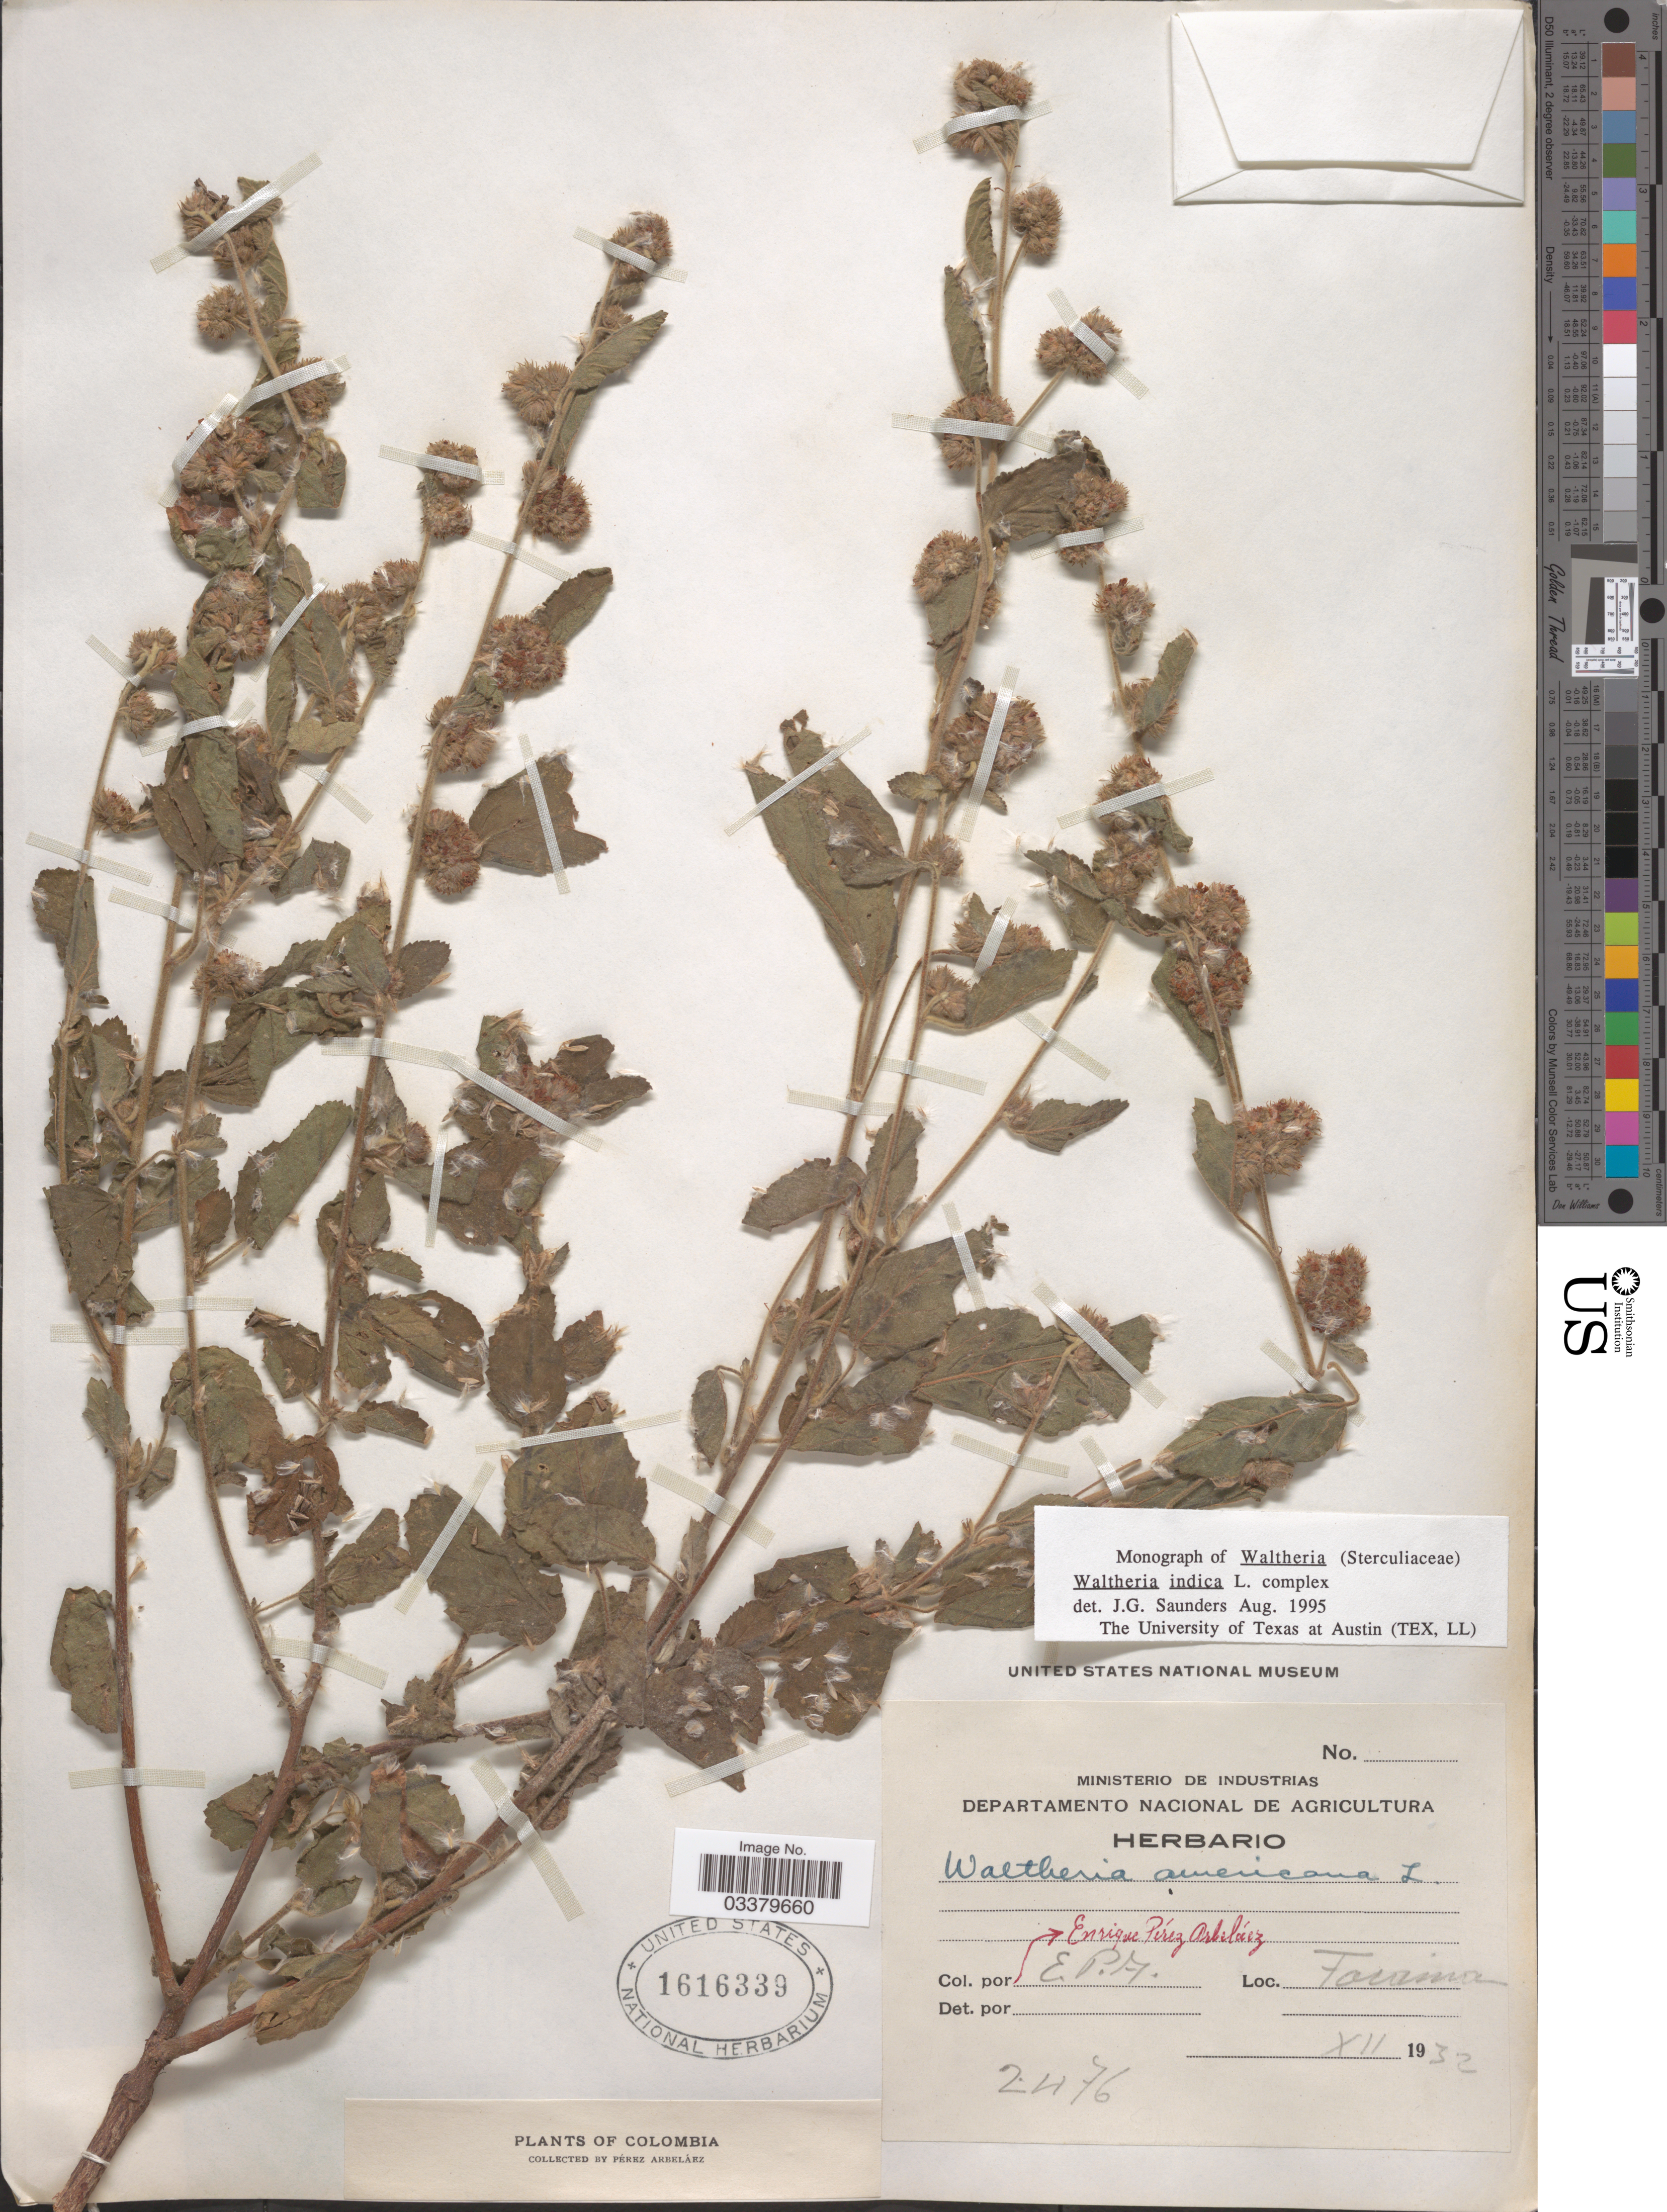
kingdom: Plantae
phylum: Tracheophyta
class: Magnoliopsida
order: Malvales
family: Malvaceae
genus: Waltheria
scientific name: Waltheria indica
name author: L.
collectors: E. Pérez Arbeláez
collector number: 2476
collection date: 1932-12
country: Colombia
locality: Tocaima.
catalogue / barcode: US 1616339